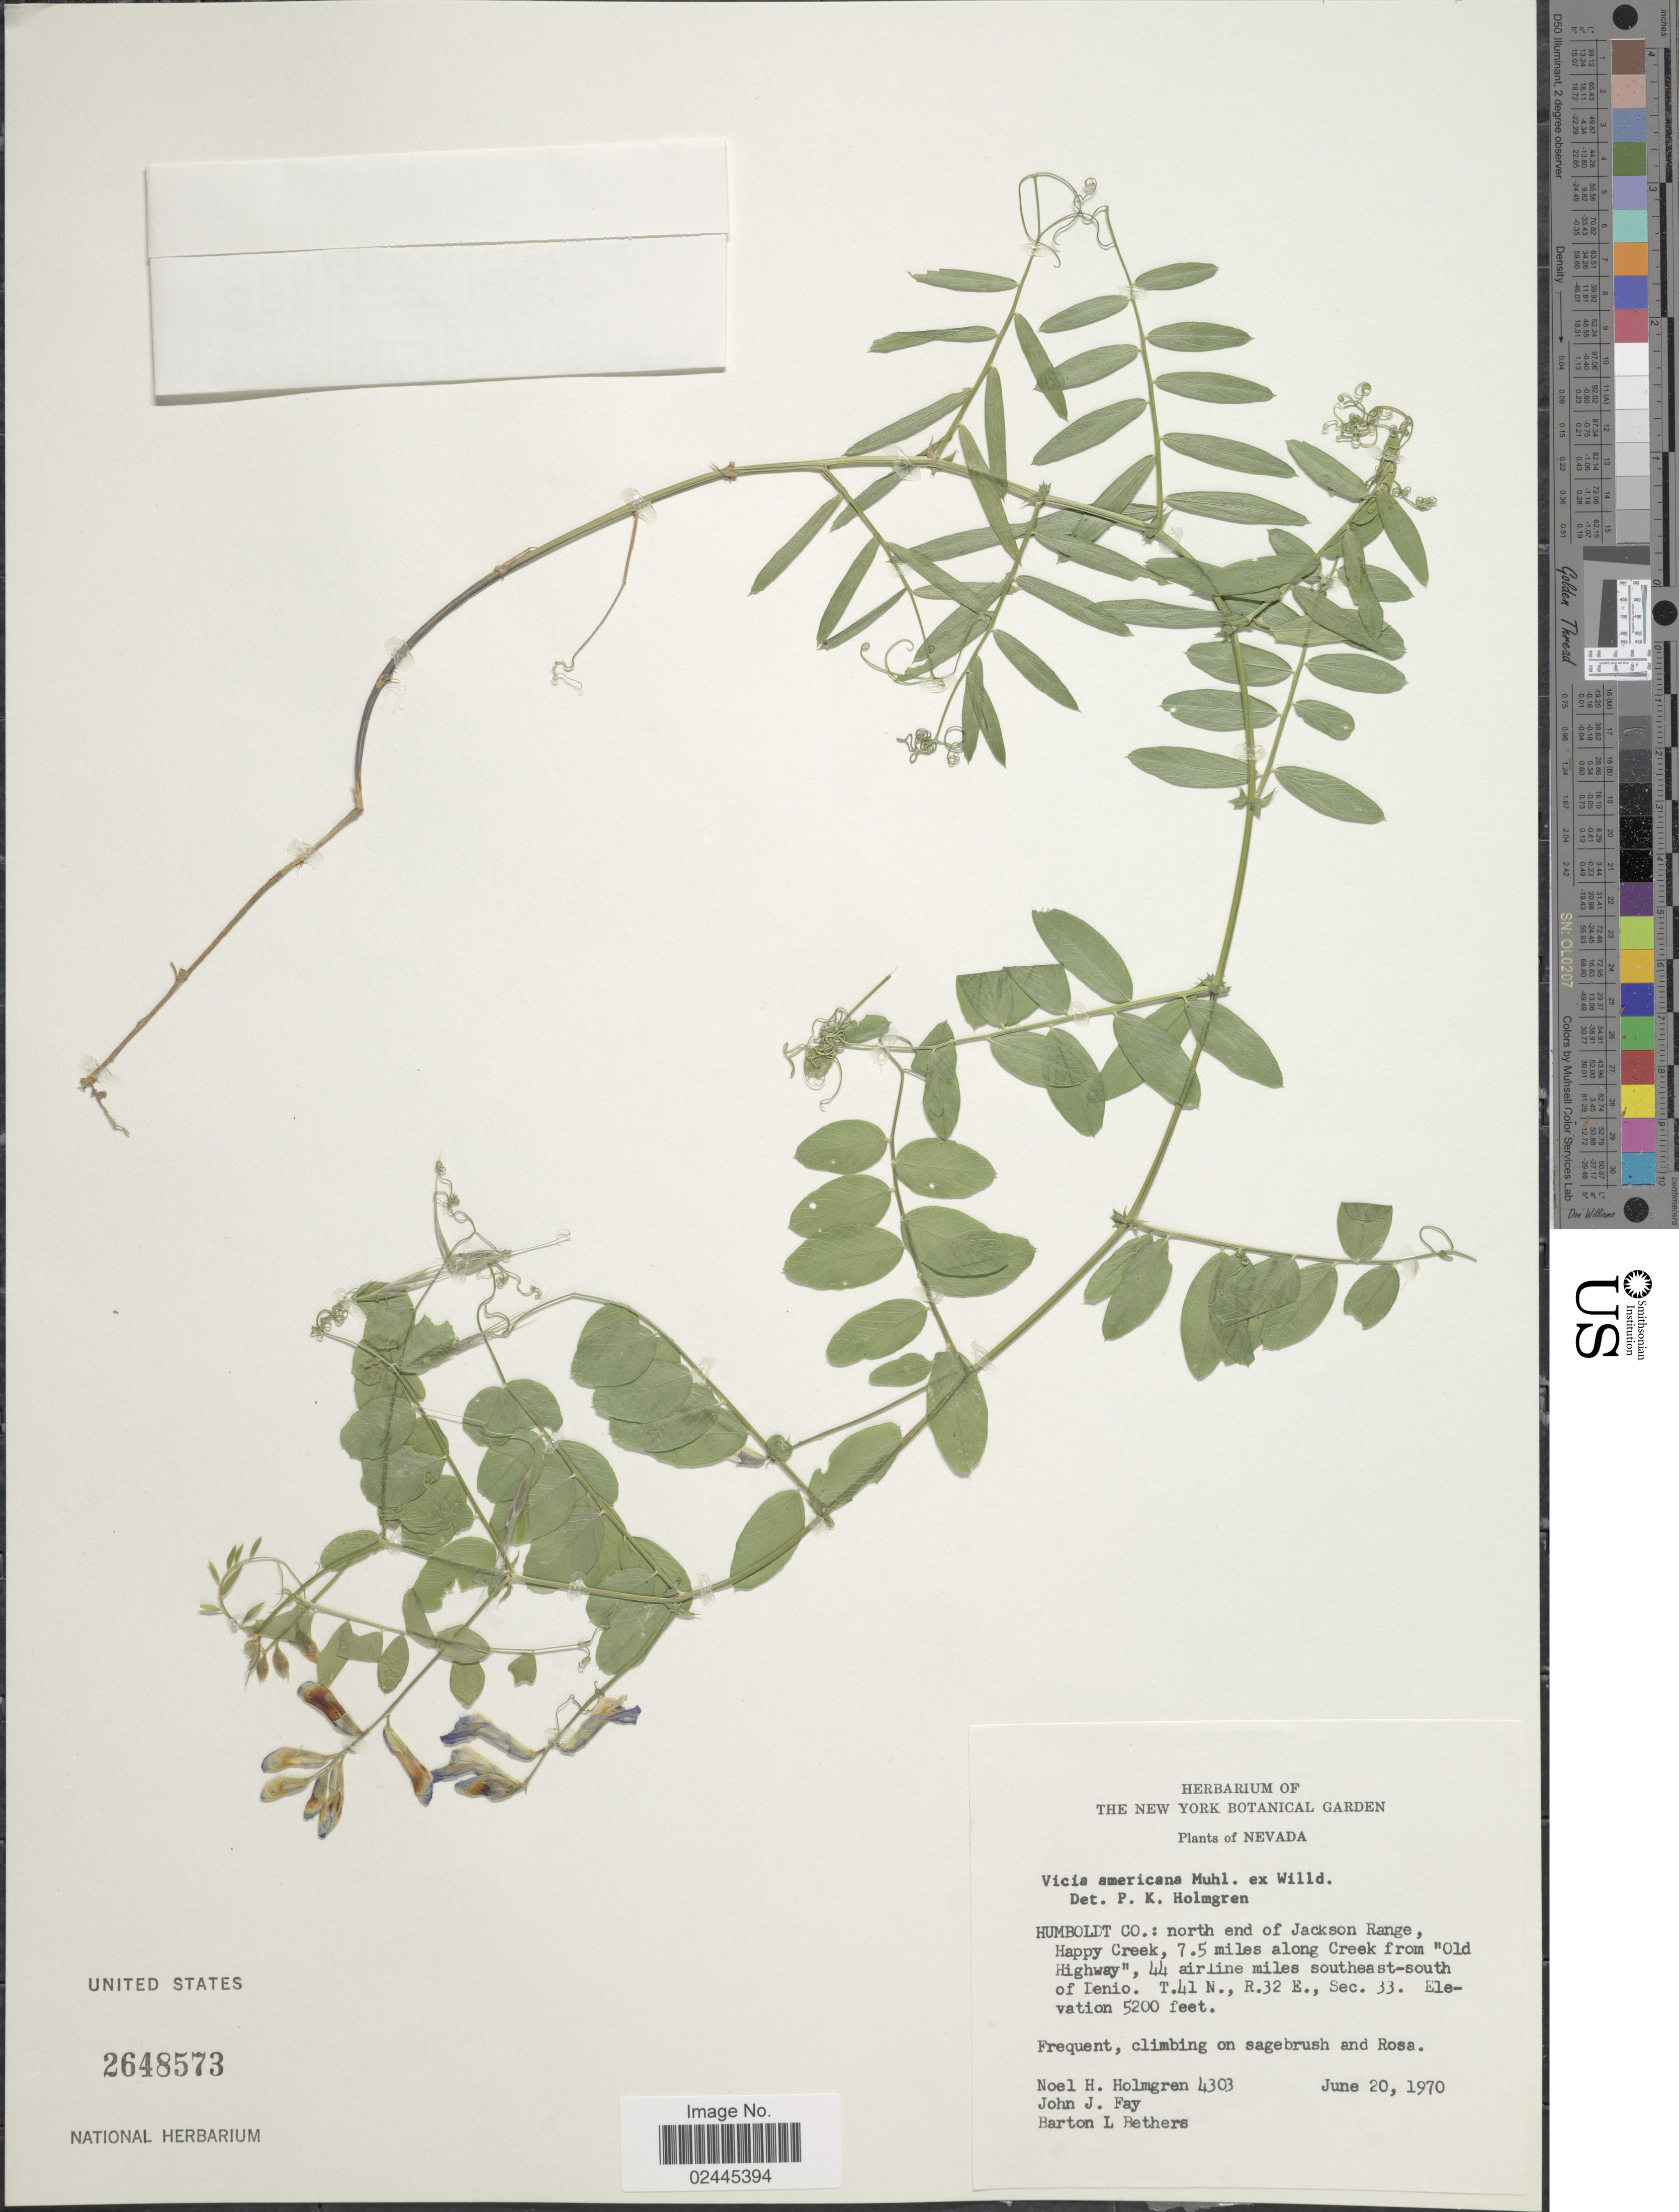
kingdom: Plantae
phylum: Tracheophyta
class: Magnoliopsida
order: Fabales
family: Fabaceae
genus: Vicia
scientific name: Vicia americana var. americana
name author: Muhl. ex Willd.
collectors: N. H. Holmgren, J. Fay & B. Bethers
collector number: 4303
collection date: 1970-06-20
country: United States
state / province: Nevada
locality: Humboldt Co.: north end of Jackson Range, Happy Creek, 7.5 miles along Creek from "Old Highway", 44 airline miles southeast-south of Denio. T.41 N., R.32 E., Sec. 33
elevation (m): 1585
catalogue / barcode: US 2648573